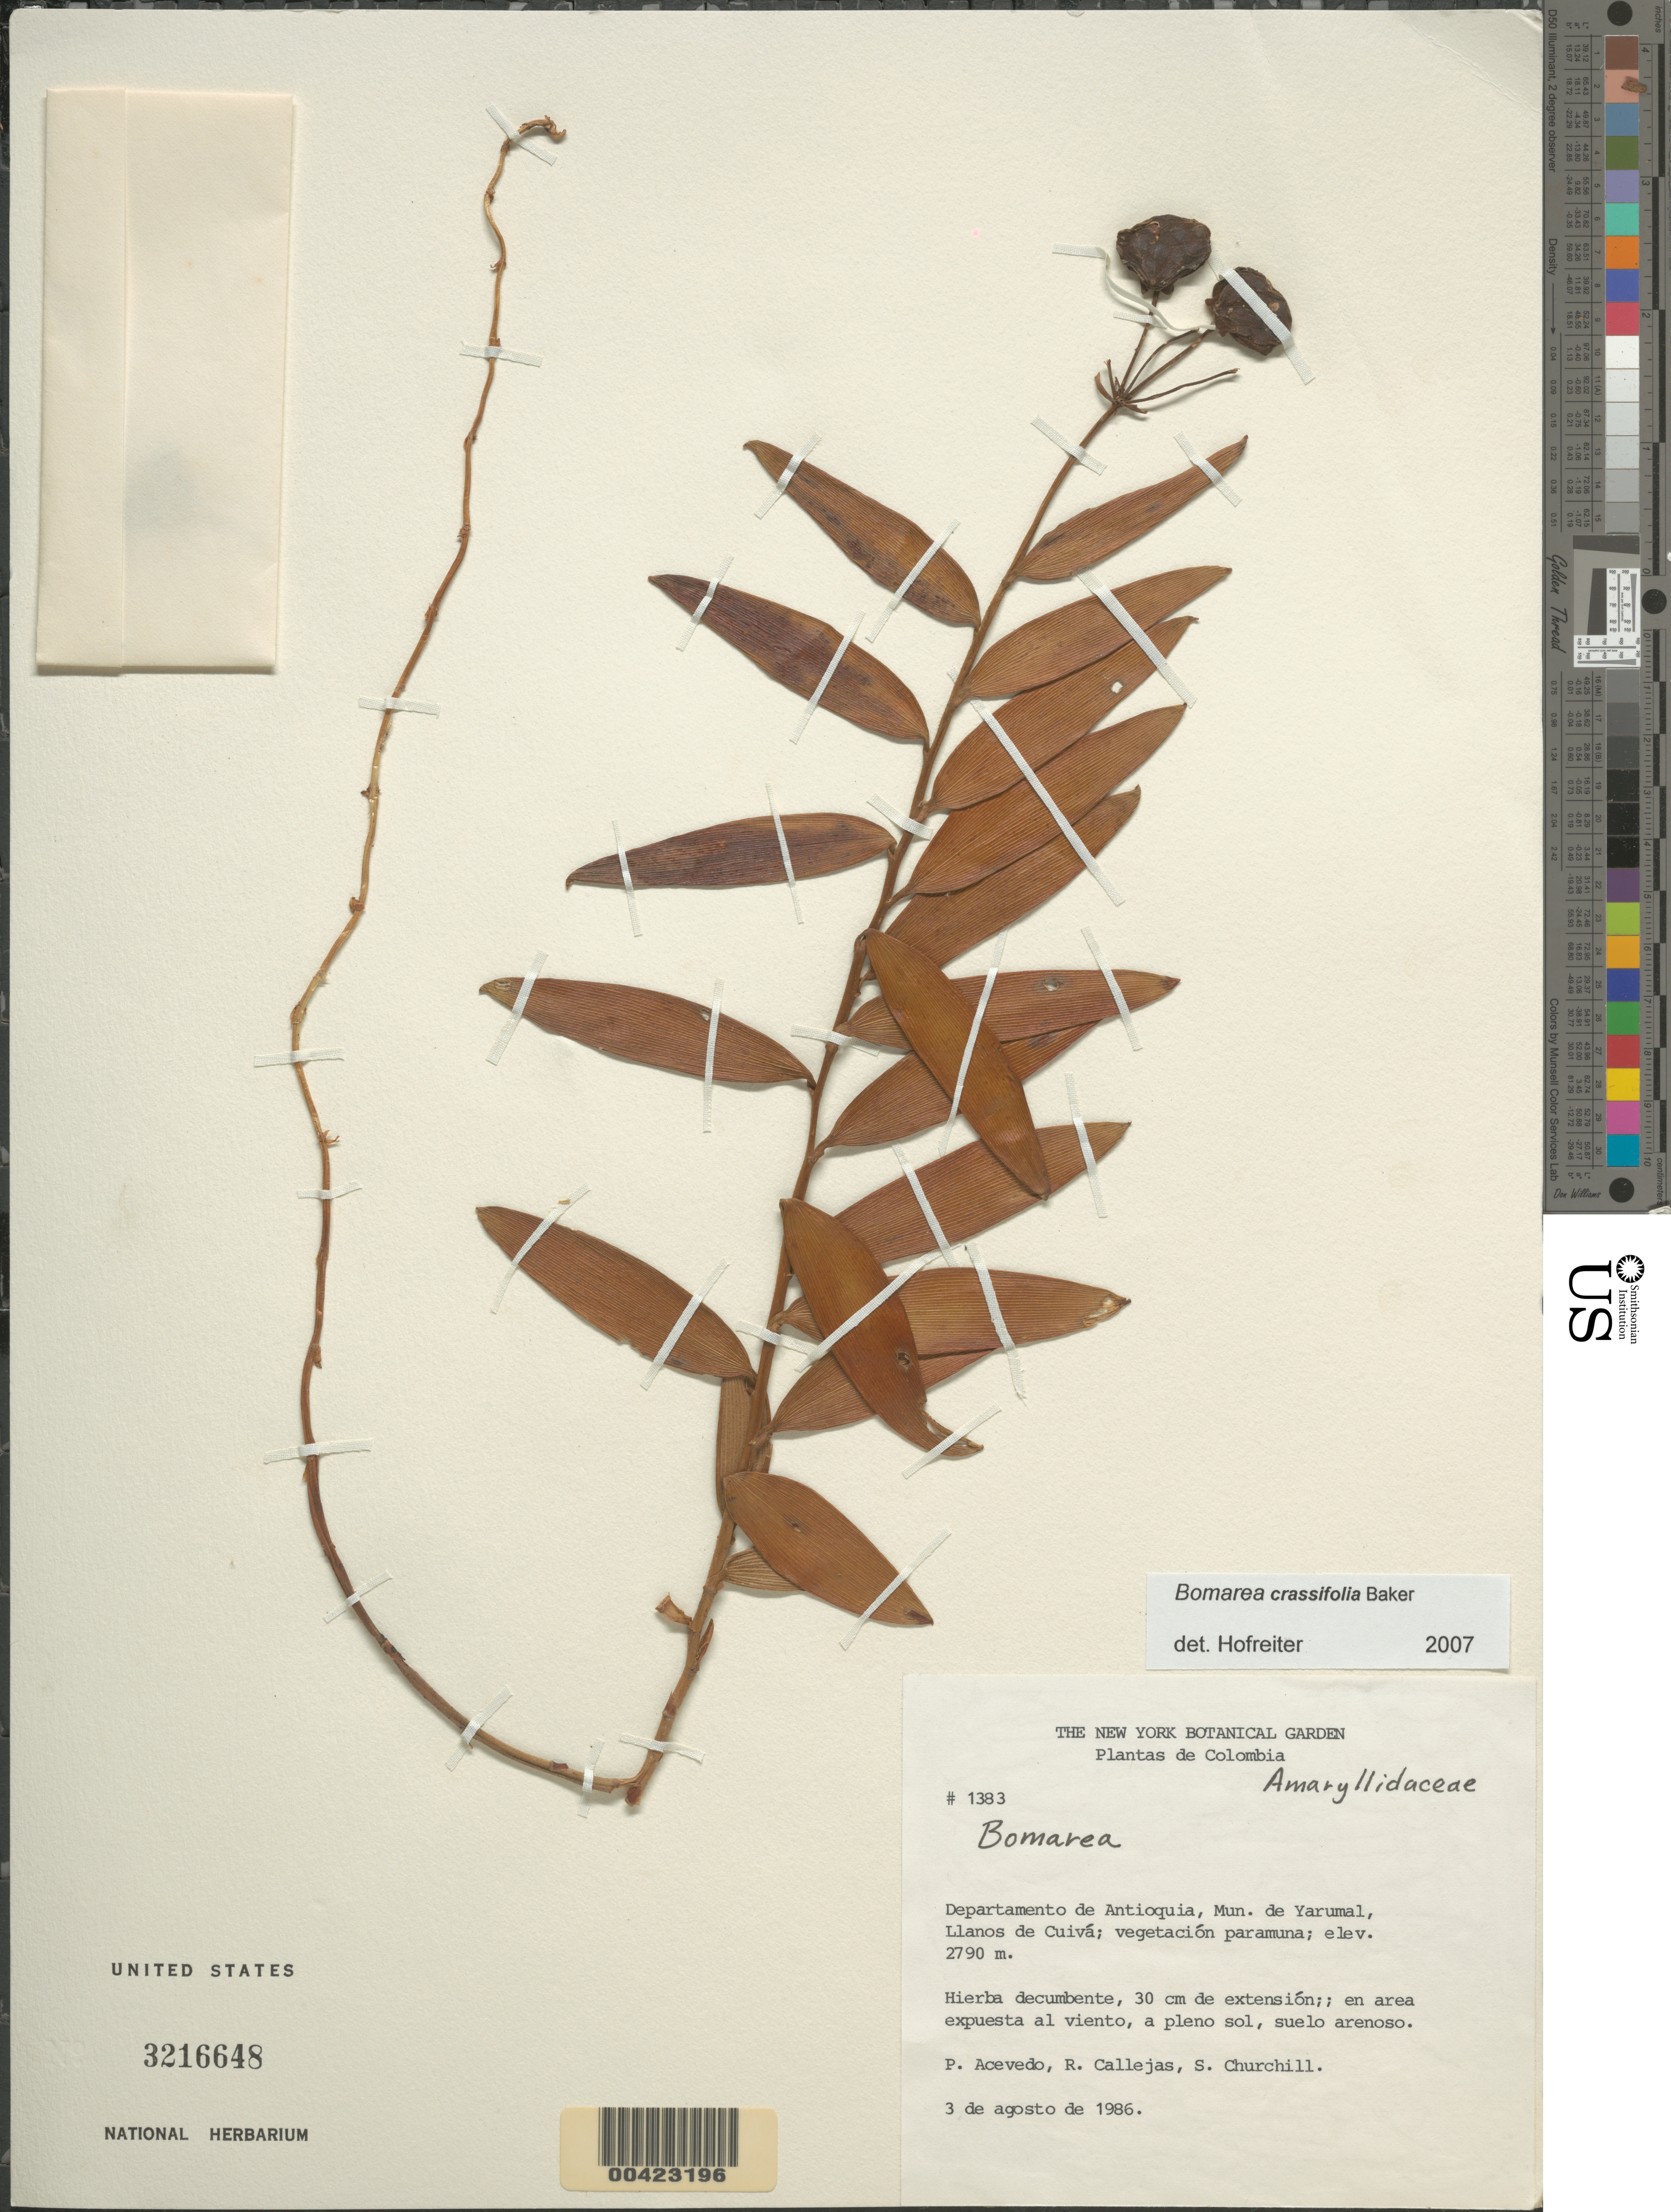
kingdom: Plantae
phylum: Tracheophyta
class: Liliopsida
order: Liliales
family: Alstroemeriaceae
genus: Bomarea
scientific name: Bomarea sp.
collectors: P. Acevedo-Rodr., R. Callejas & S. Churchill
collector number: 1383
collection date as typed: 03 Aug 1986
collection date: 1986-08-03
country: Colombia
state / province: Antioquia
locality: Yarumal, Llanos de Cuiva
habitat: En area expuesta.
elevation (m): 2790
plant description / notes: HUA, NY, US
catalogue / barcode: US 3216648